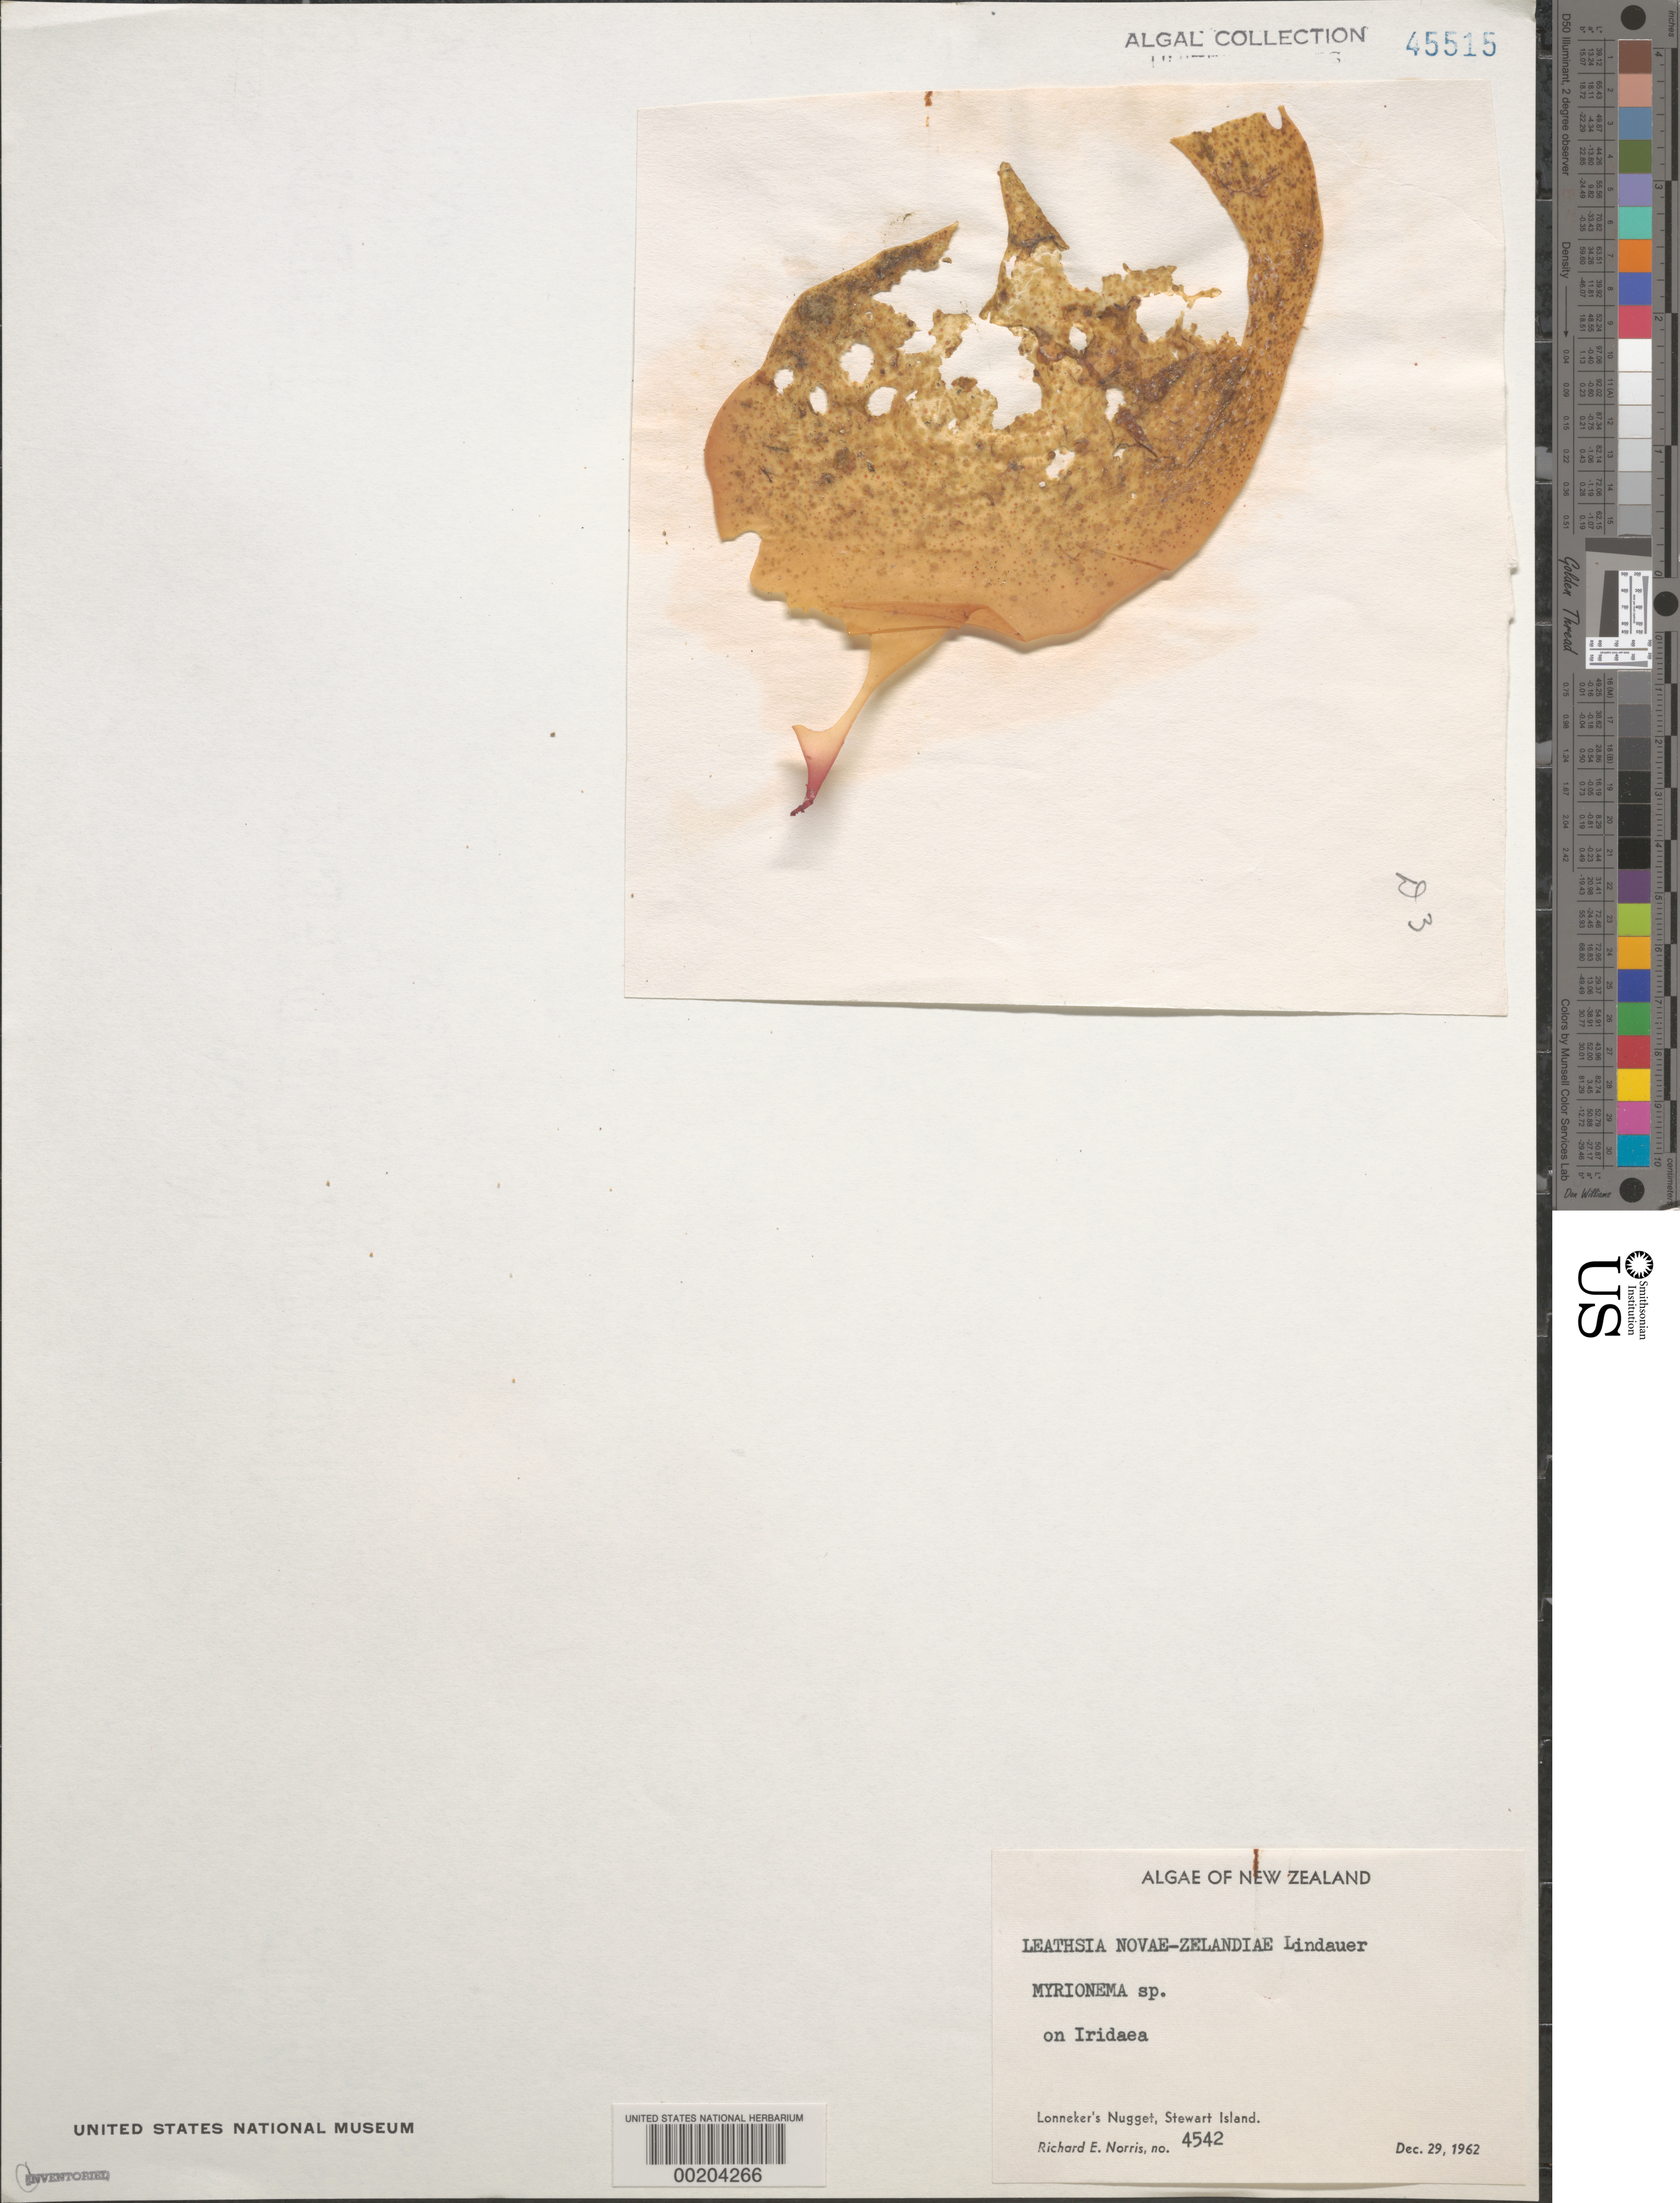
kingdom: Chromista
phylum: Ochrophyta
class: Phaeophyceae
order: Ectocarpales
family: Chordariaceae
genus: Leathesia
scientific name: Leathesia novae-zelandiae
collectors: R. E. Norris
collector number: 4542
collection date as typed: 29 Dec 1962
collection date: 1962-12-29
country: New Zealand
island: Stewart Island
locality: Lonneker's Nugget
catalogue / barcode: US 45515